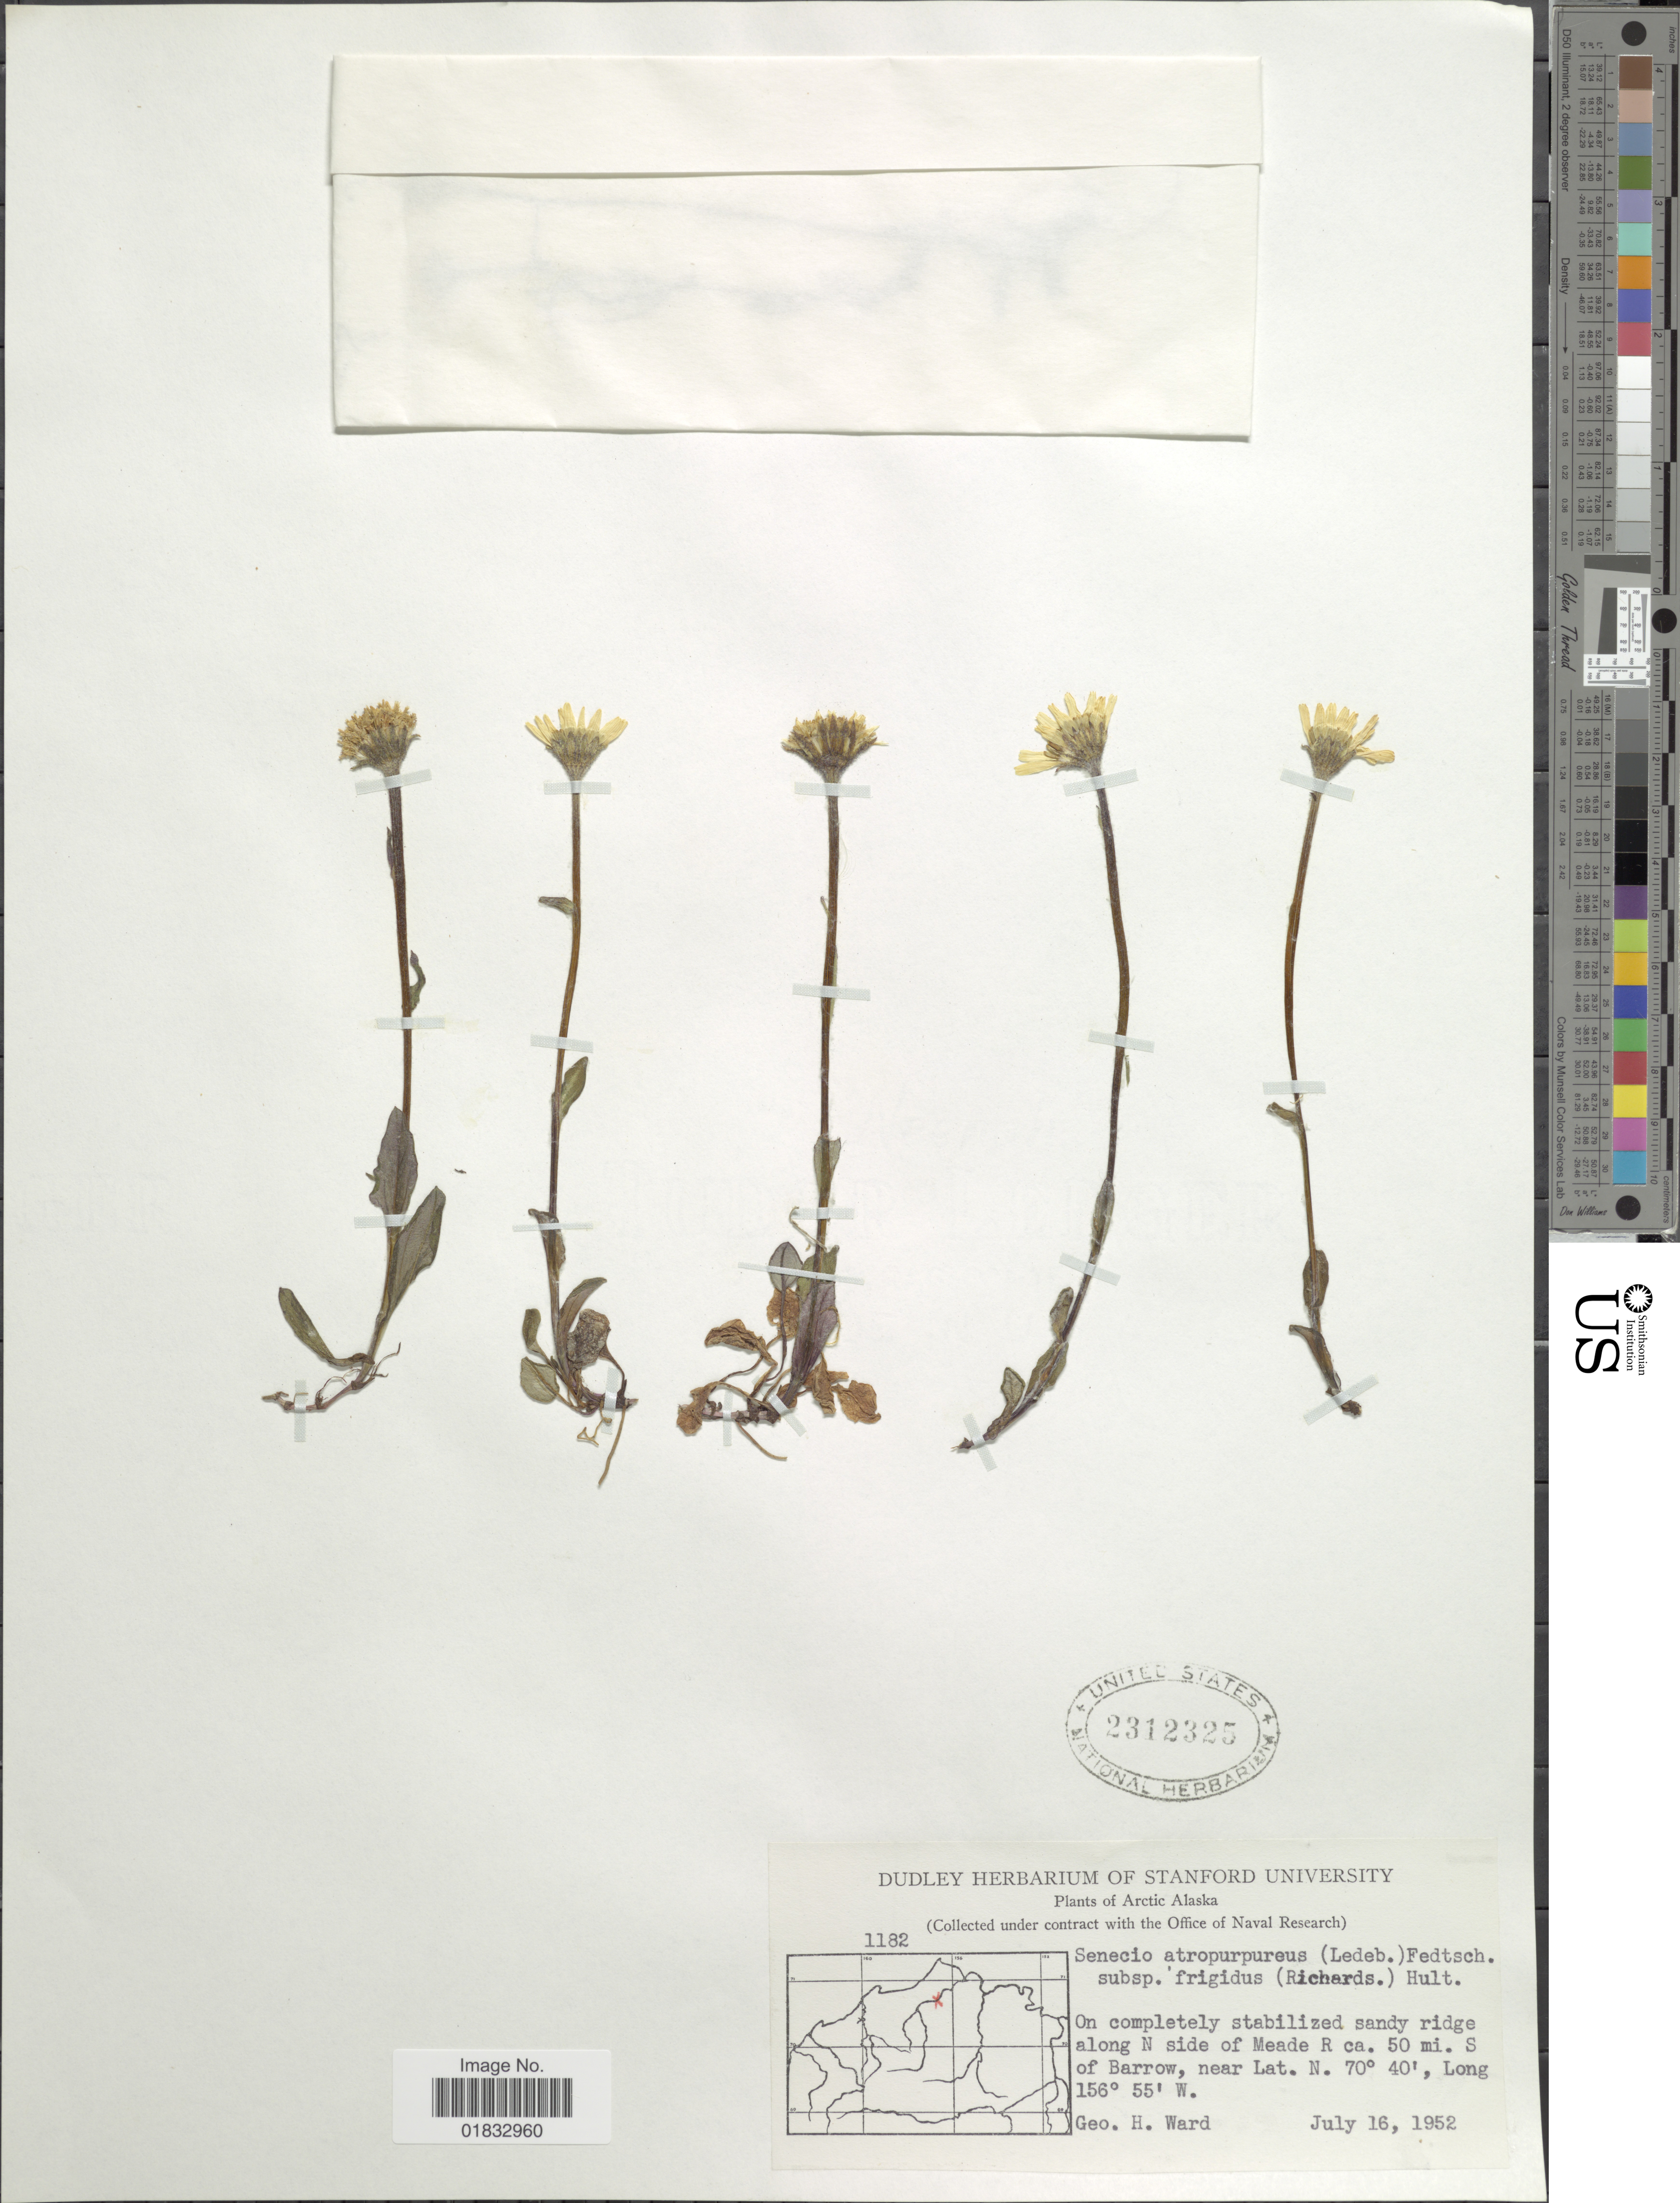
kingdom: Plantae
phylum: Tracheophyta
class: Magnoliopsida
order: Asterales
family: Asteraceae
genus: Tephroseris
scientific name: Tephroseris frigida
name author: (Richardson) Holub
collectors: G. H. Ward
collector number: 1182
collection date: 1952-07-16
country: United States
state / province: Alaska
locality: Arctic Alaska. On completely stabilized sandy ridge along N side of Meade R ca. 50 mi S of Barrow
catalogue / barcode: US 2312325